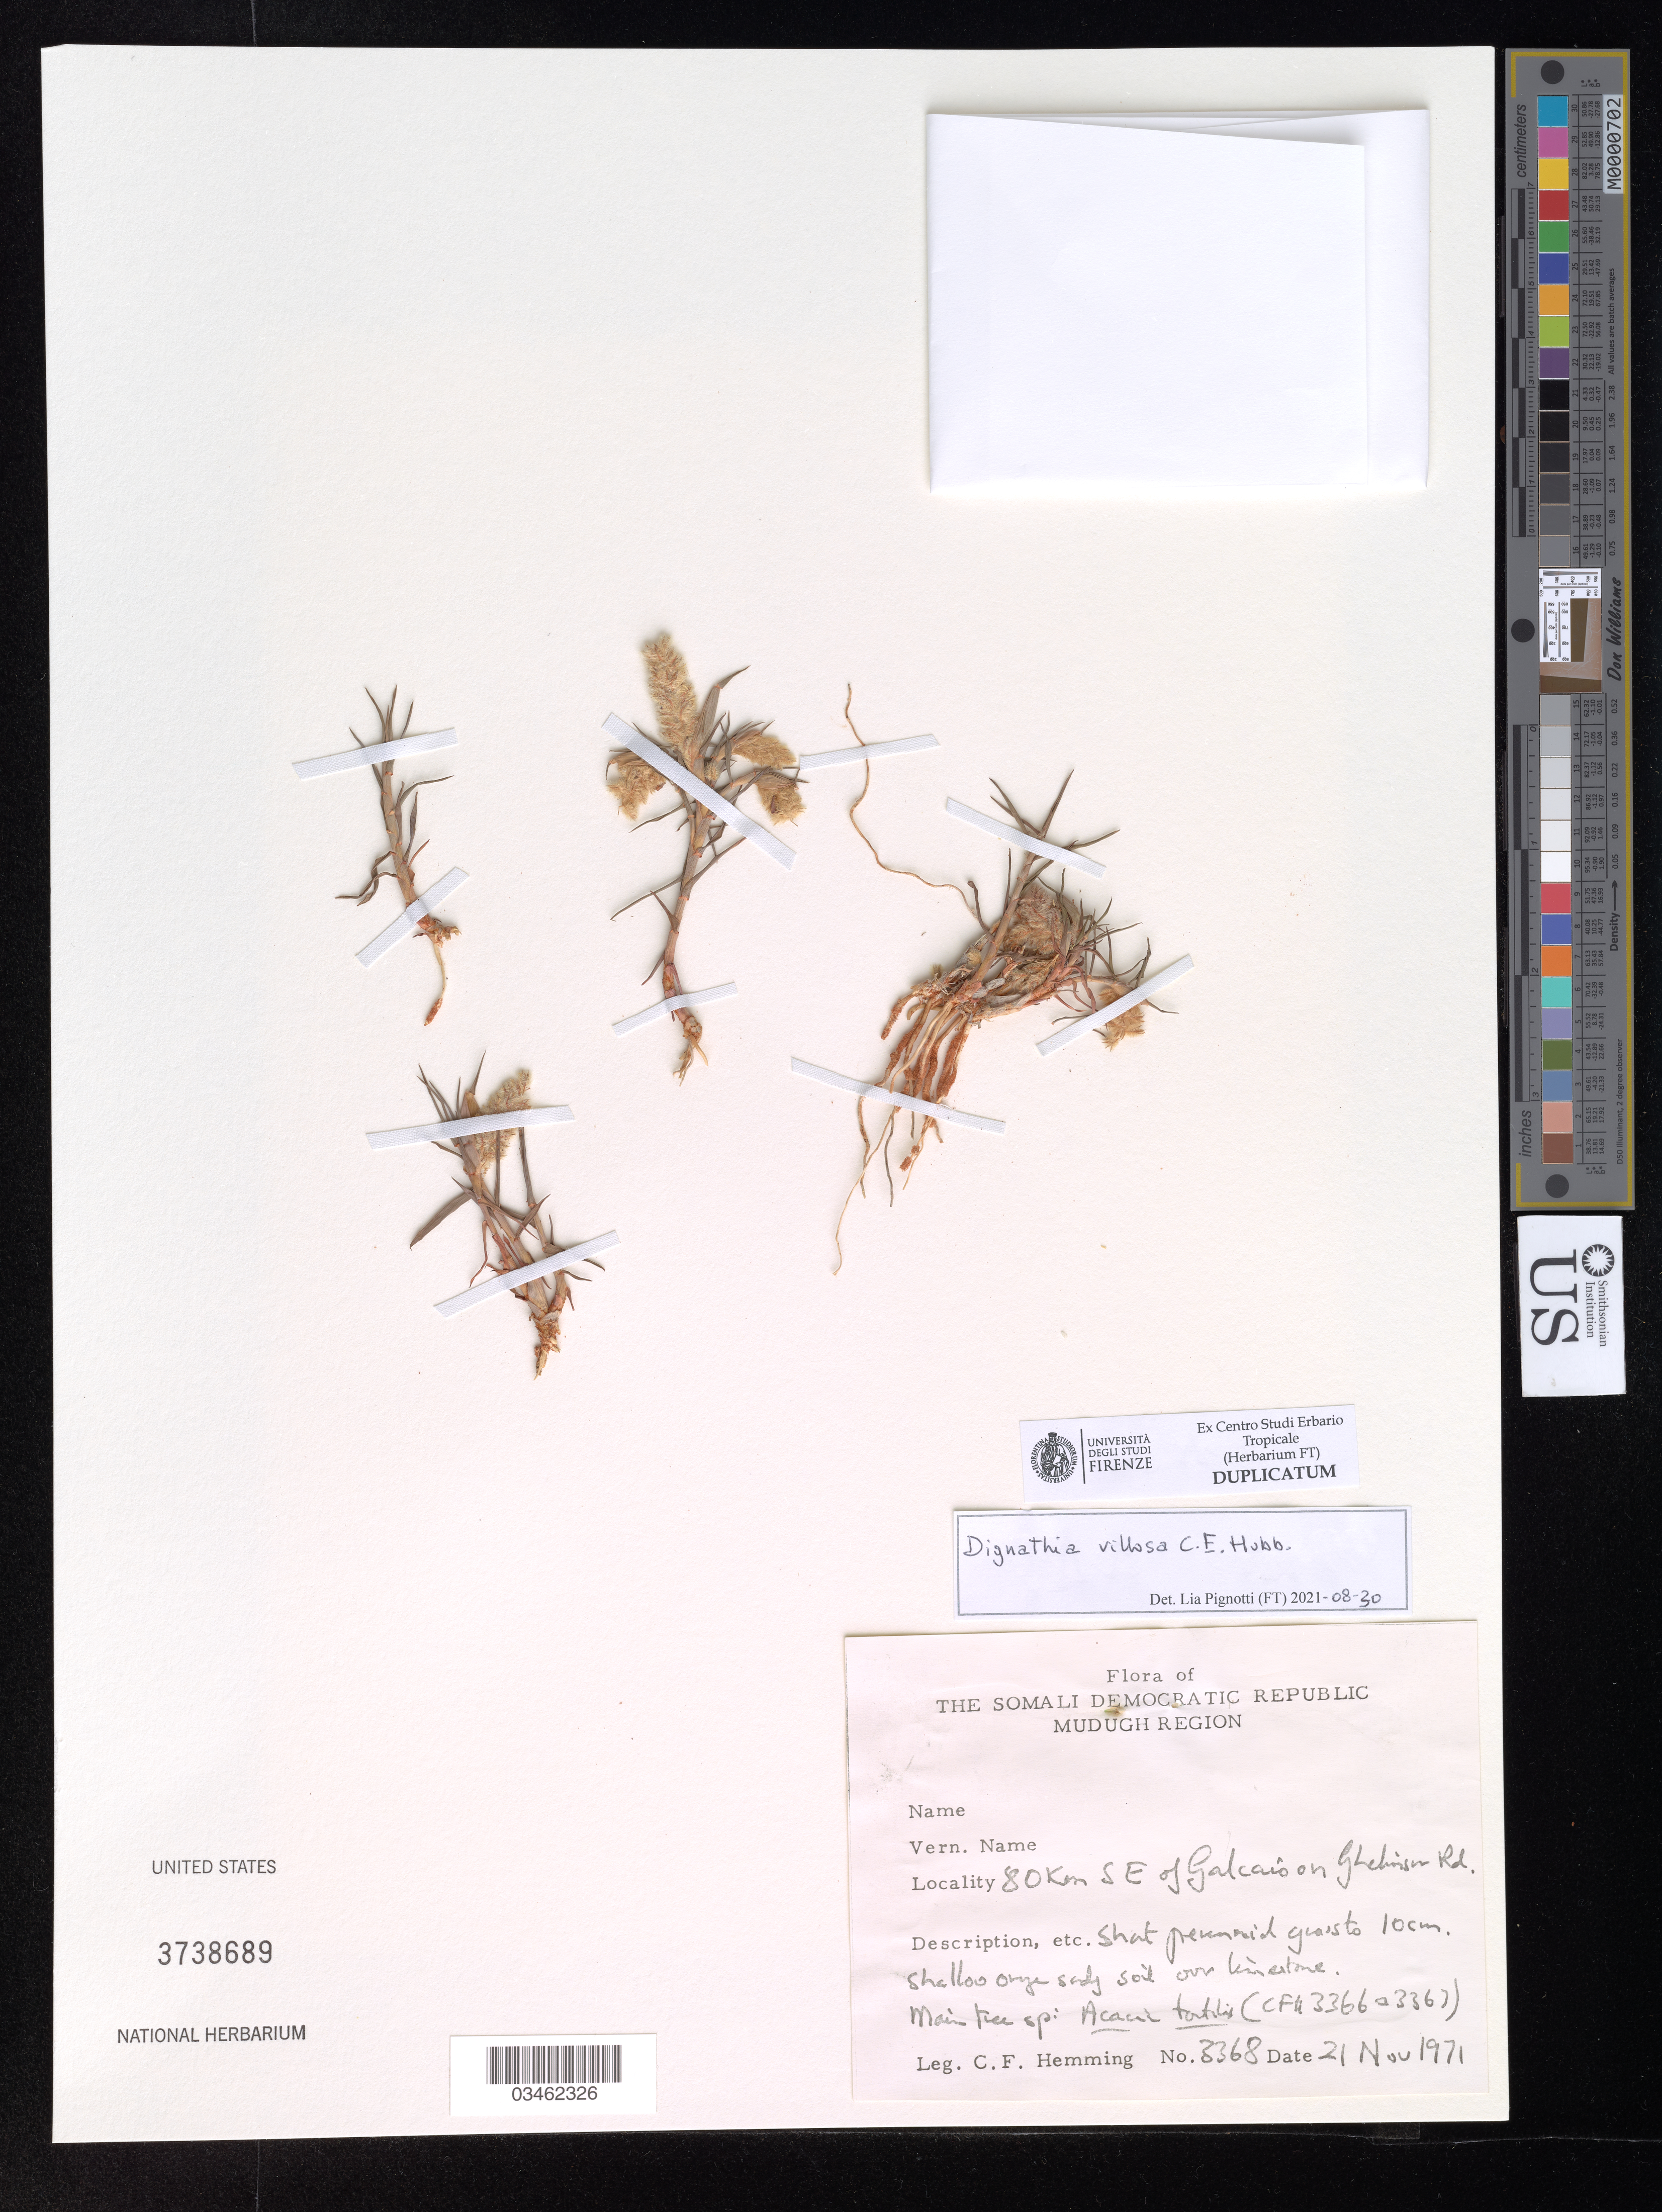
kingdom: Plantae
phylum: Tracheophyta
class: Liliopsida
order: Poales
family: Poaceae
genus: Dignathia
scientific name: Dignathia villosa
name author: C.E. Hubb.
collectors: C. Hemming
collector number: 3368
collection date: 1971-11-21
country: Somalia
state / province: Mudug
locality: Mudugh Region. 80 Km SE of Galcaîo on Ghelinsen* Rd.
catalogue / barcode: US 3738689